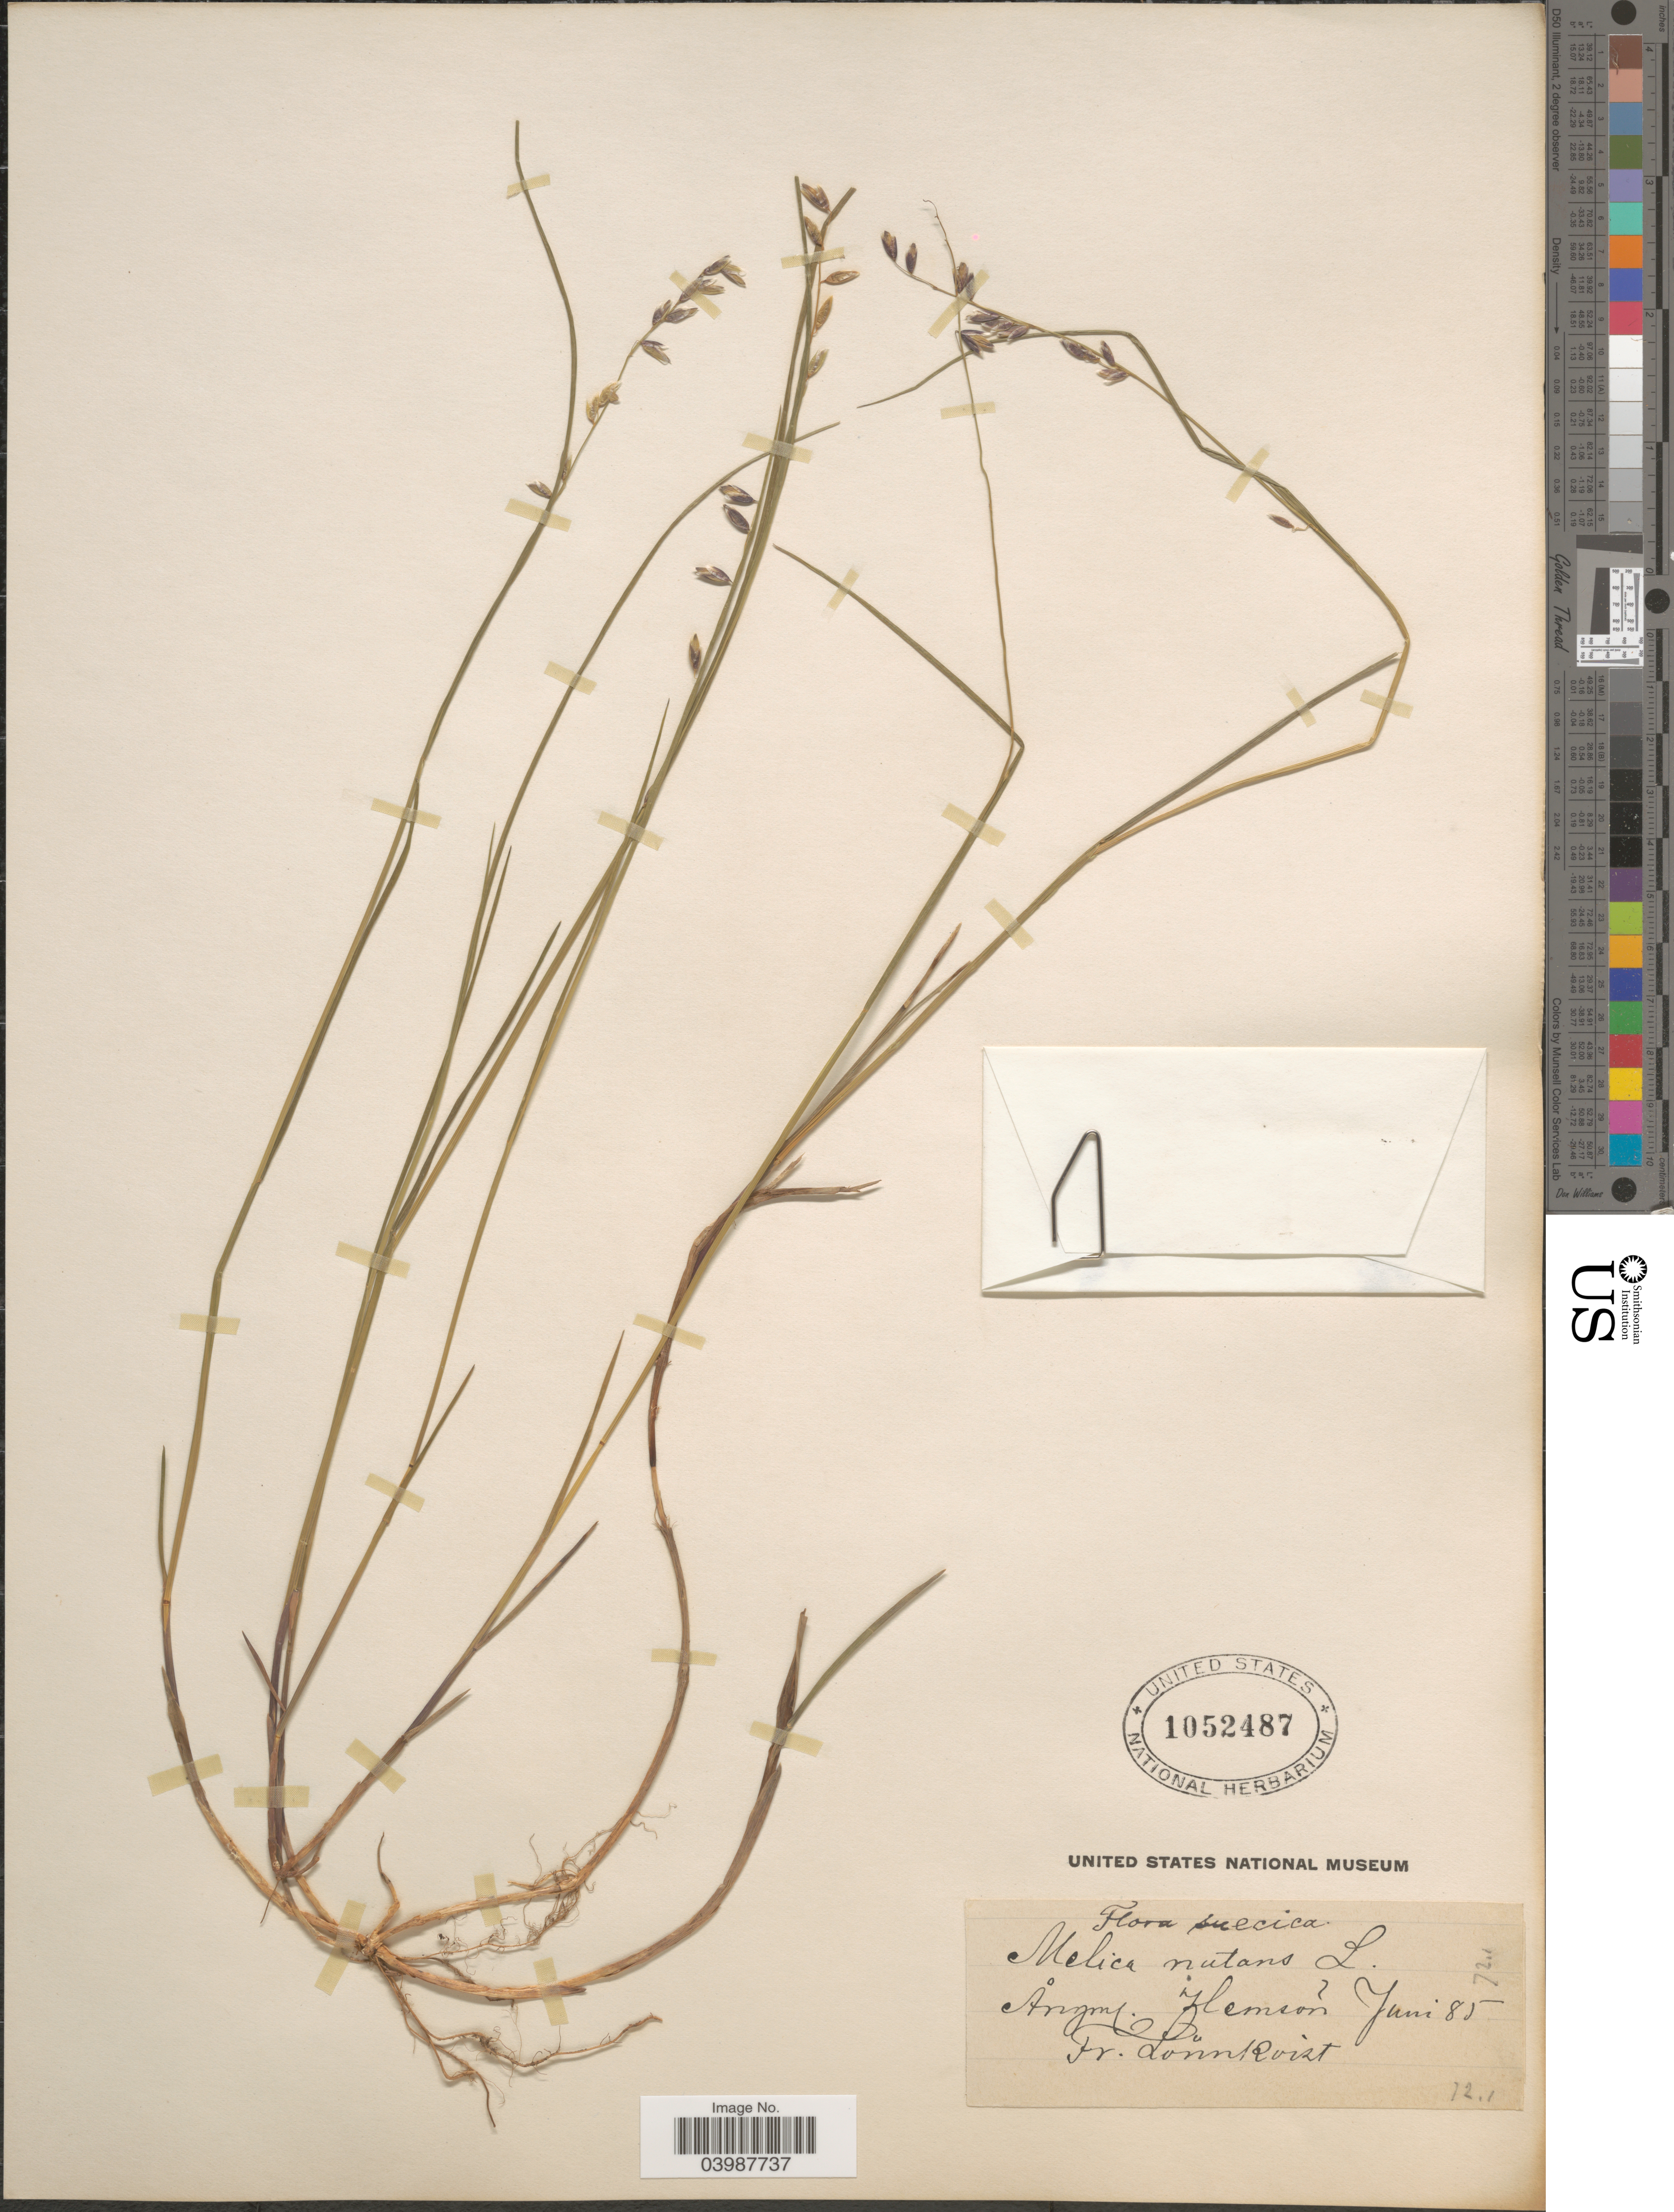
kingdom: Plantae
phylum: Tracheophyta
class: Liliopsida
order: Poales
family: Poaceae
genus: Melica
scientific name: Melica nutans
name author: L.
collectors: F. Lönnkoist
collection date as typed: Transcribed d/m/y: /6/85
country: Sweden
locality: Suecica. Årgml. Hemson.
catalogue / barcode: US 1052487